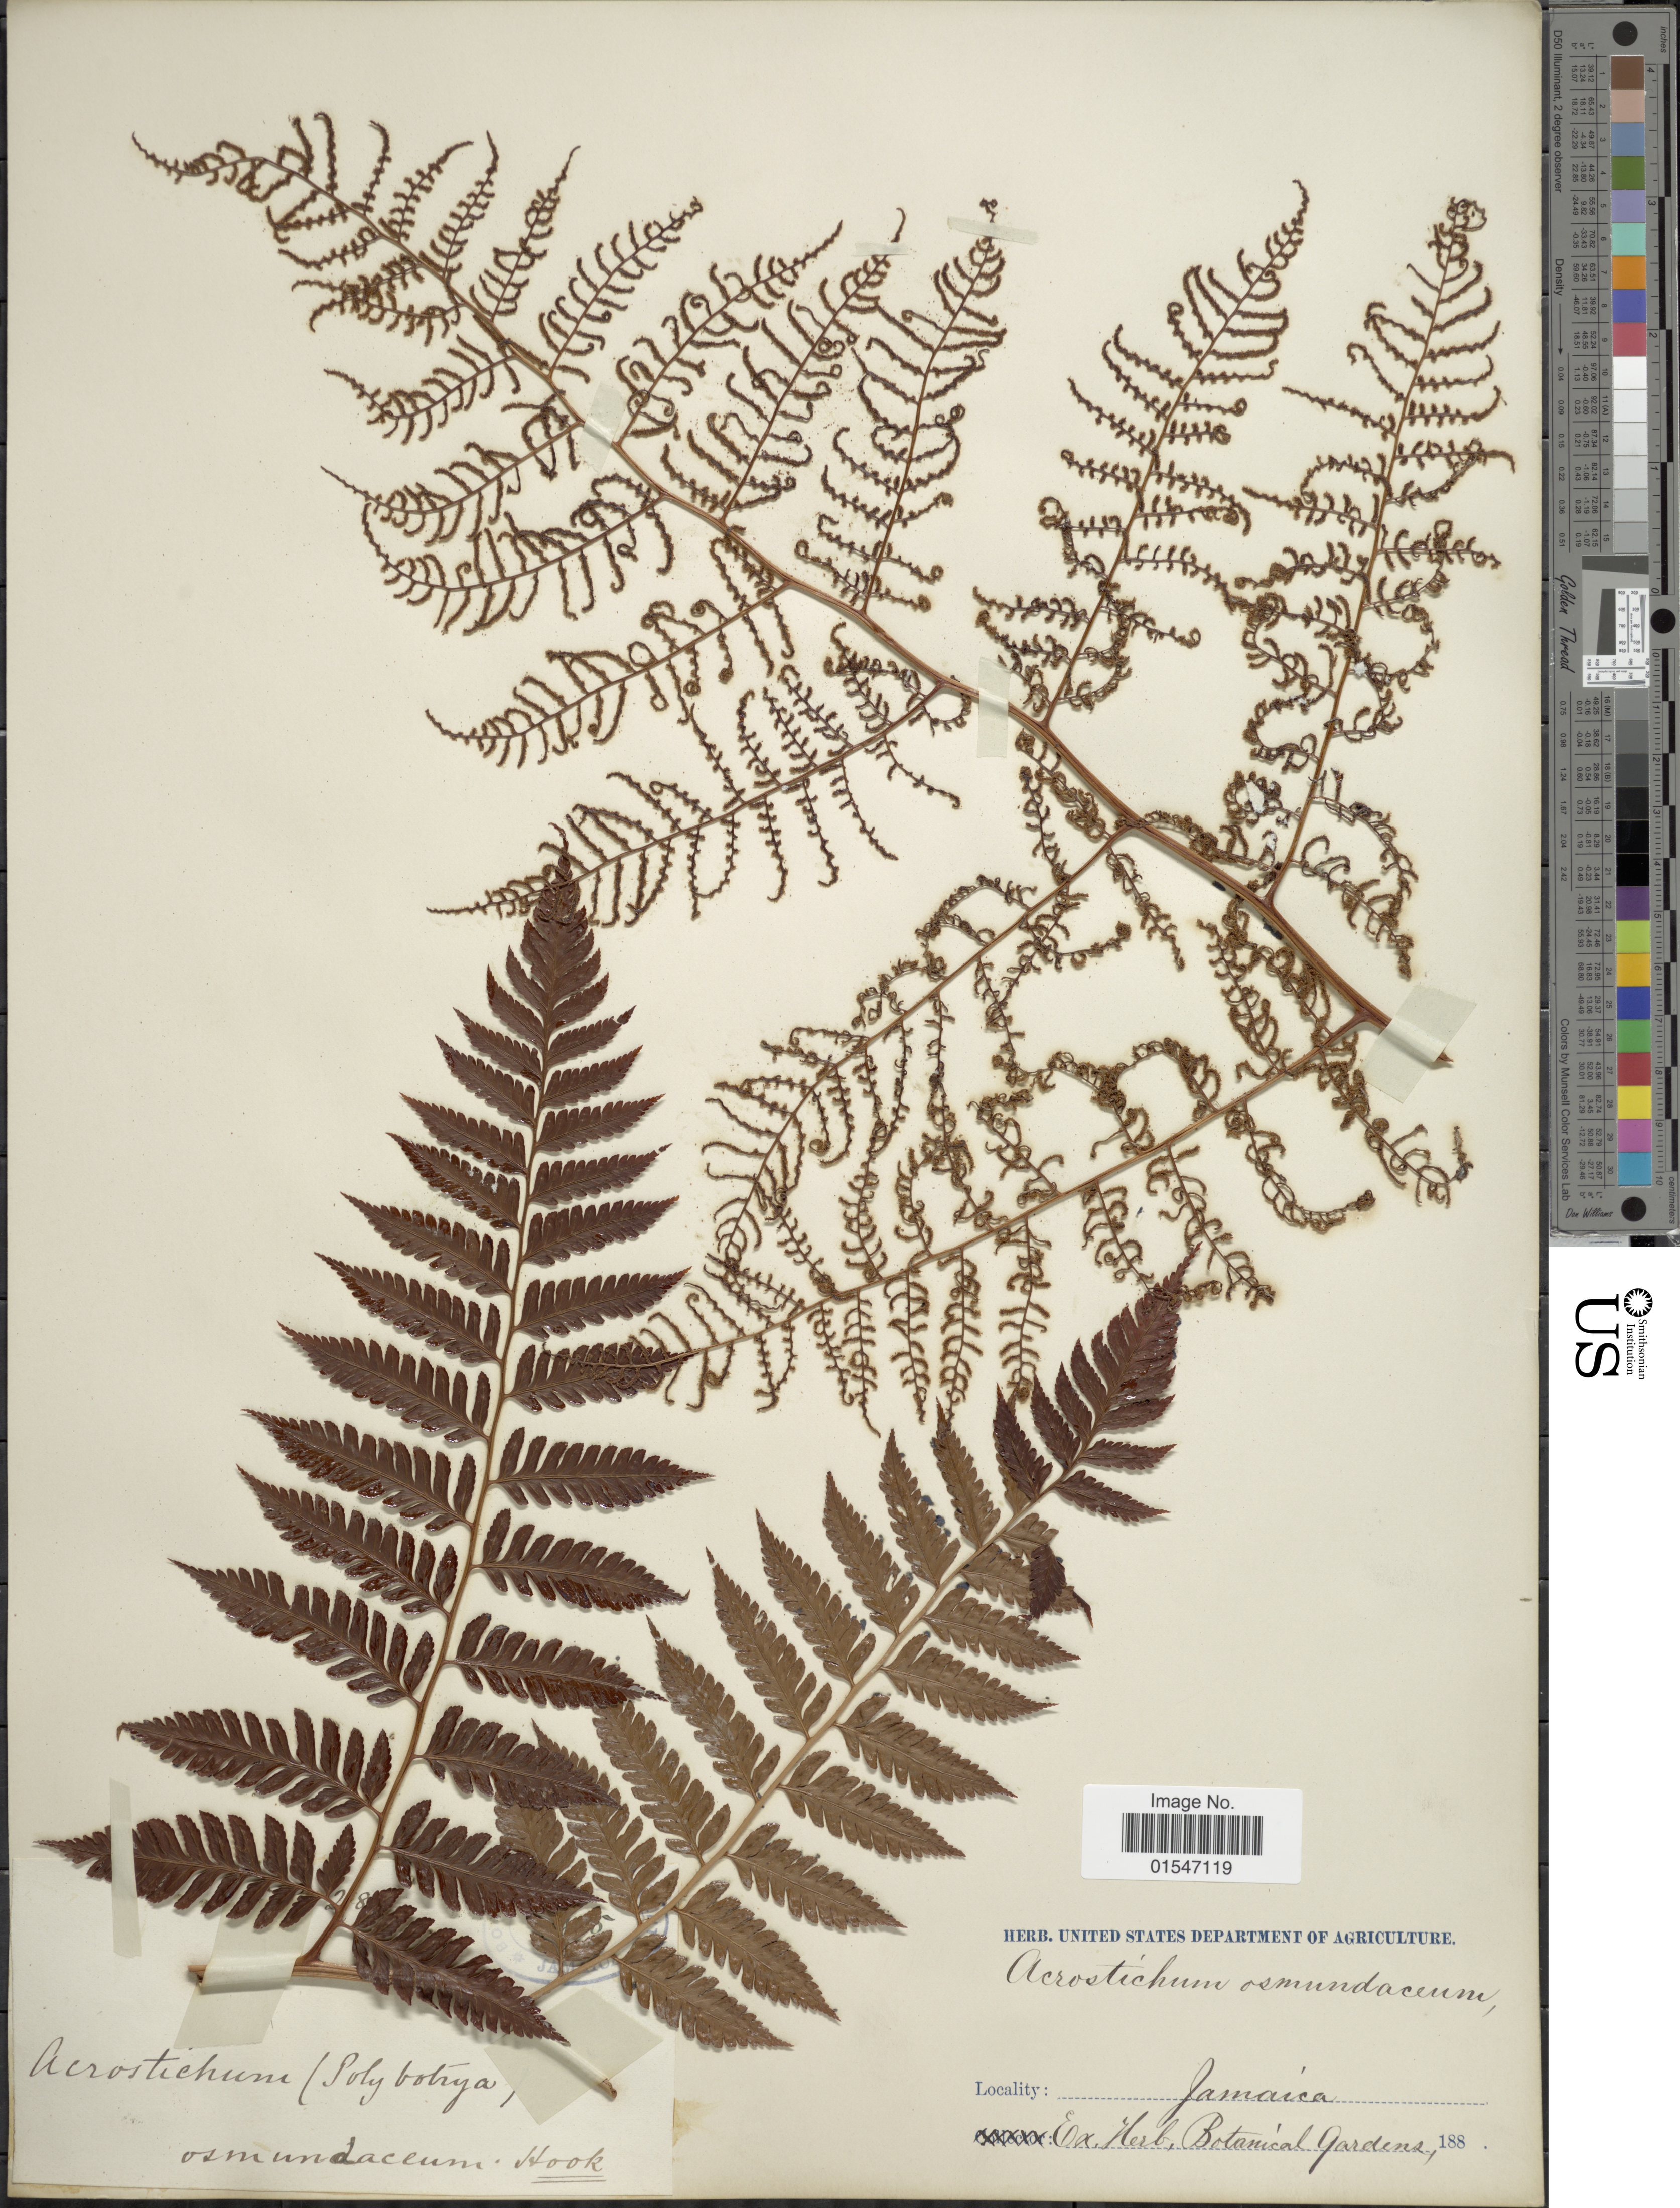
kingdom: Plantae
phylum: Tracheophyta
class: Polypodiopsida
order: Polypodiales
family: Dryopteridaceae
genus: Polybotrya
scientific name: Polybotrya osmundacea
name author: Humb. & Bonpl. ex Willd.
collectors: ex herb. Bot. Gard.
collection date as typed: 188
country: Jamaica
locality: Jamaica.